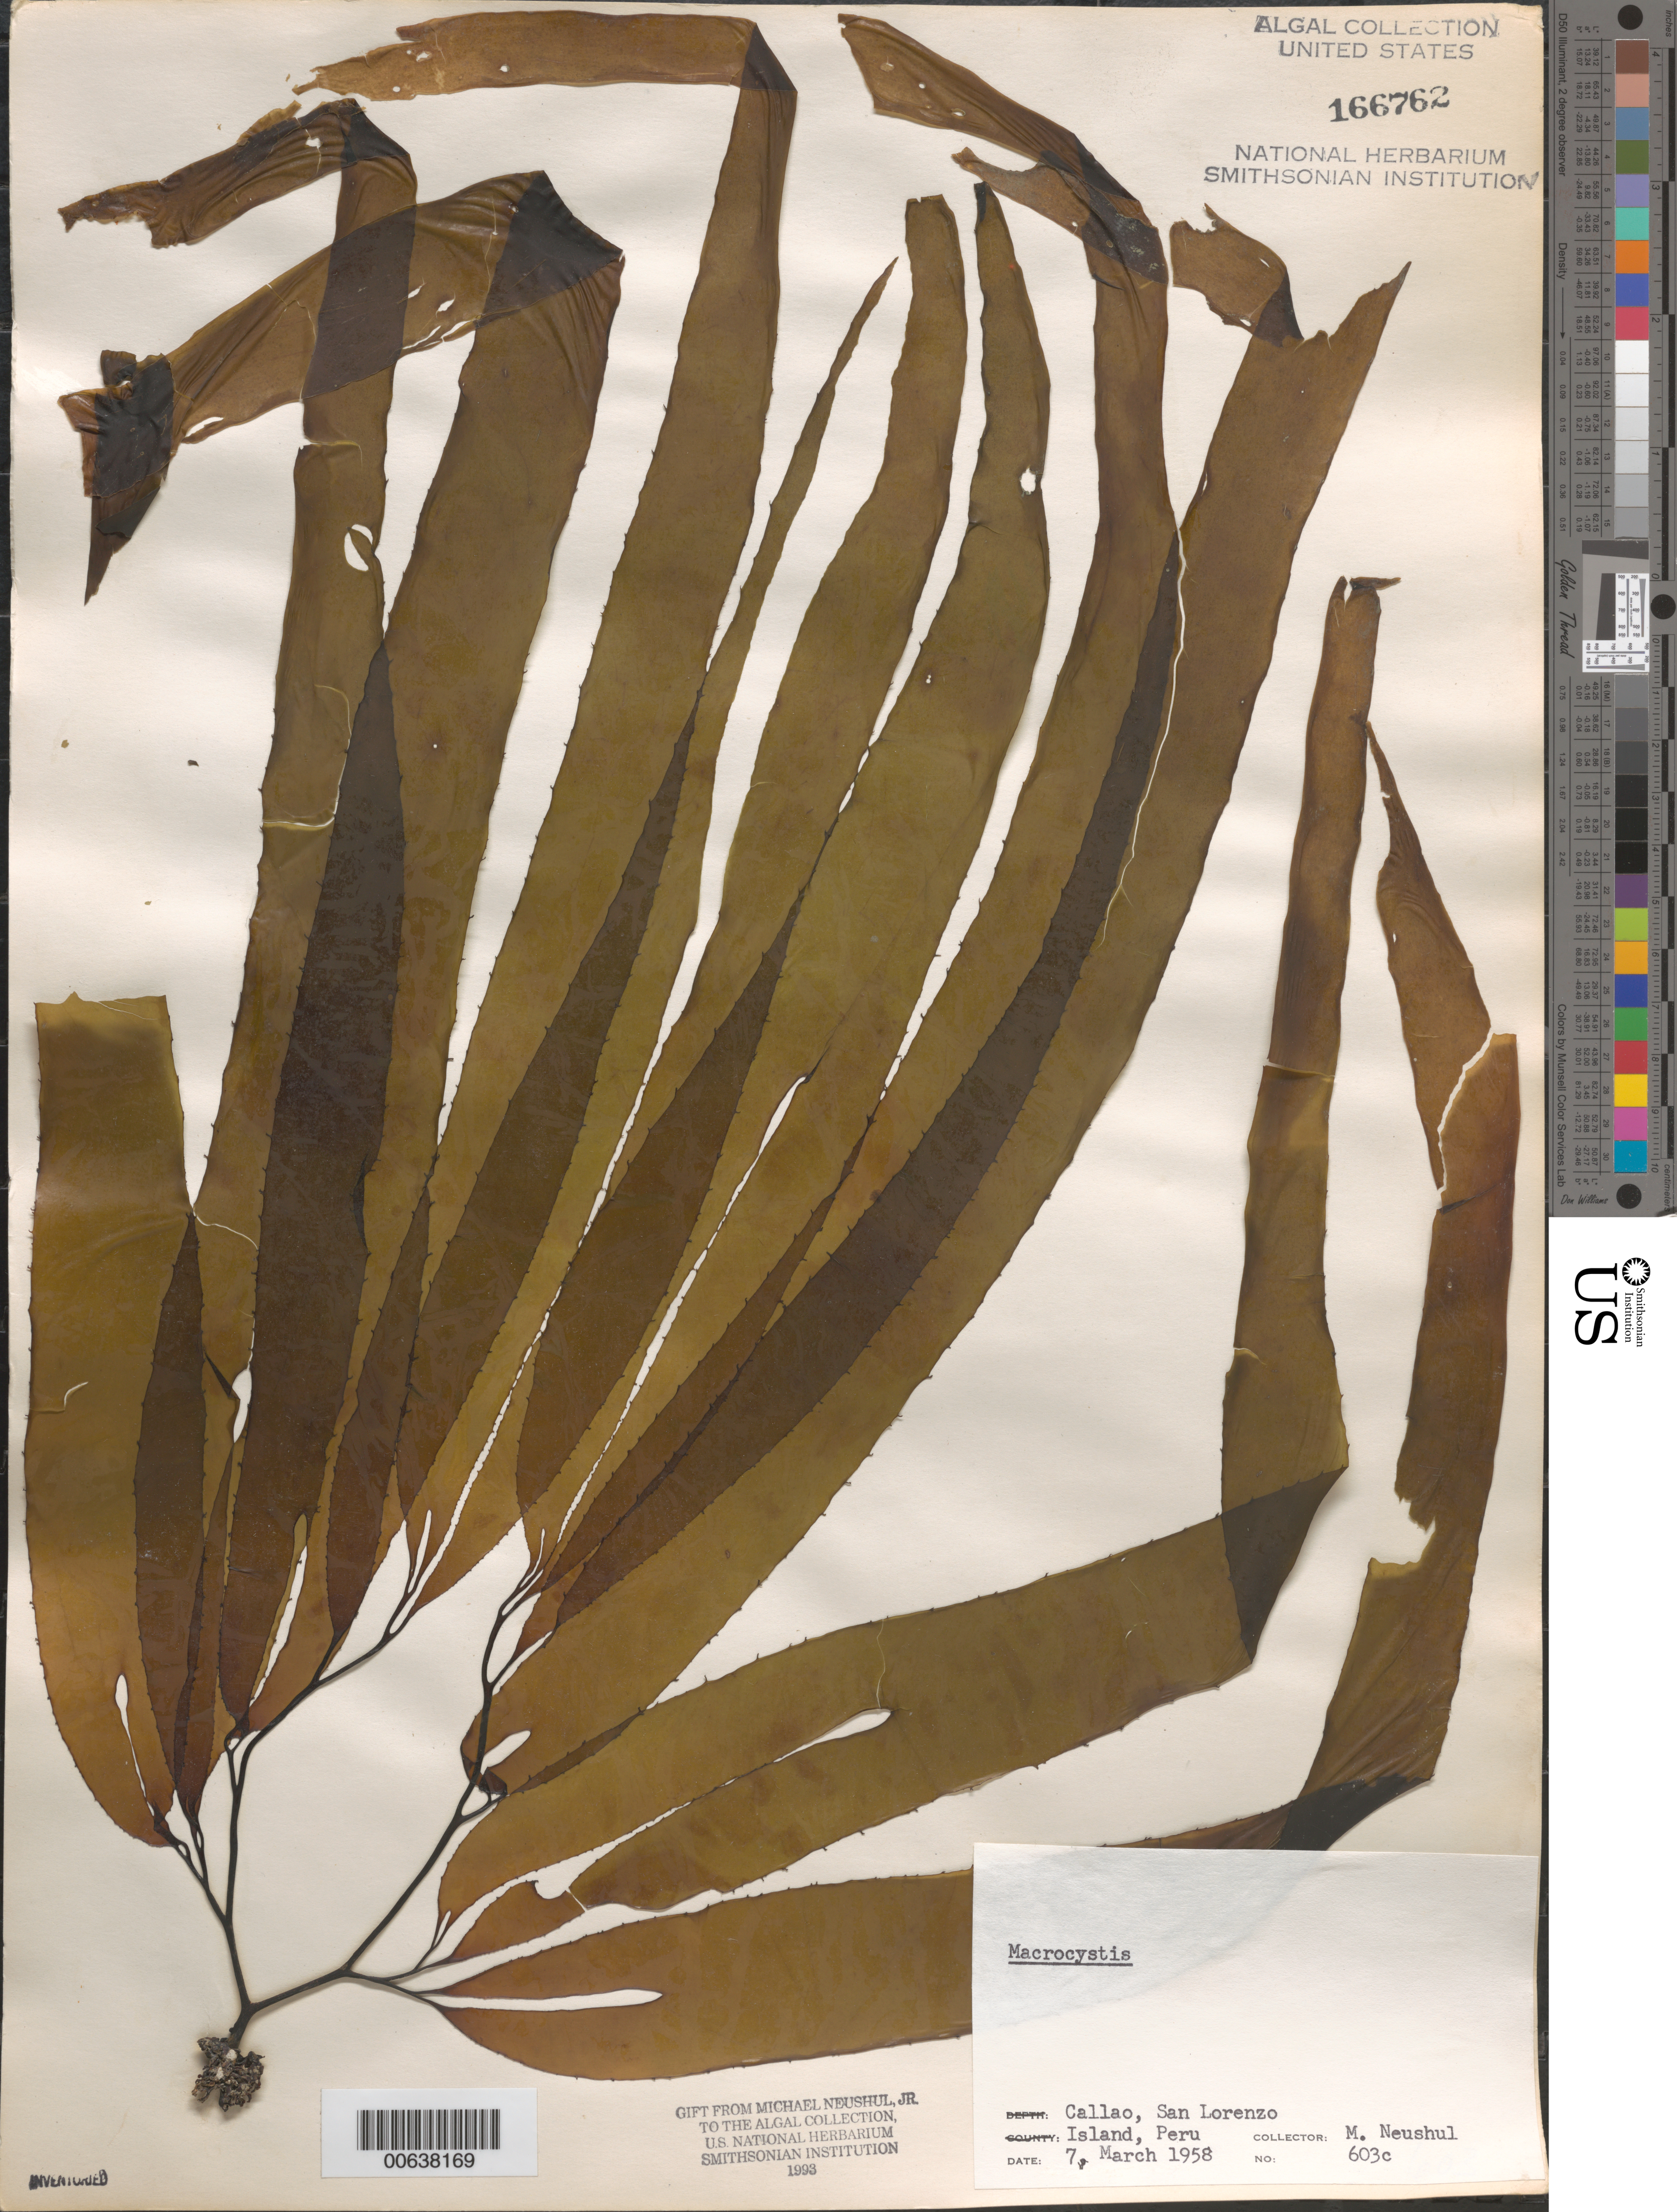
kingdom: Chromista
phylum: Ochrophyta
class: Phaeophyceae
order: Laminariales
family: Laminariaceae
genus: Macrocystis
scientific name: Macrocystis sp.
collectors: M. Neushul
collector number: Neushul 603c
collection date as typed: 07 Mar 1958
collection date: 1958-03-07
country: Peru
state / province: Callao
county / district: Callao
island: Isla San Lorenzo (San Lorenzo Island)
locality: Callao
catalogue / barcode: US 166762